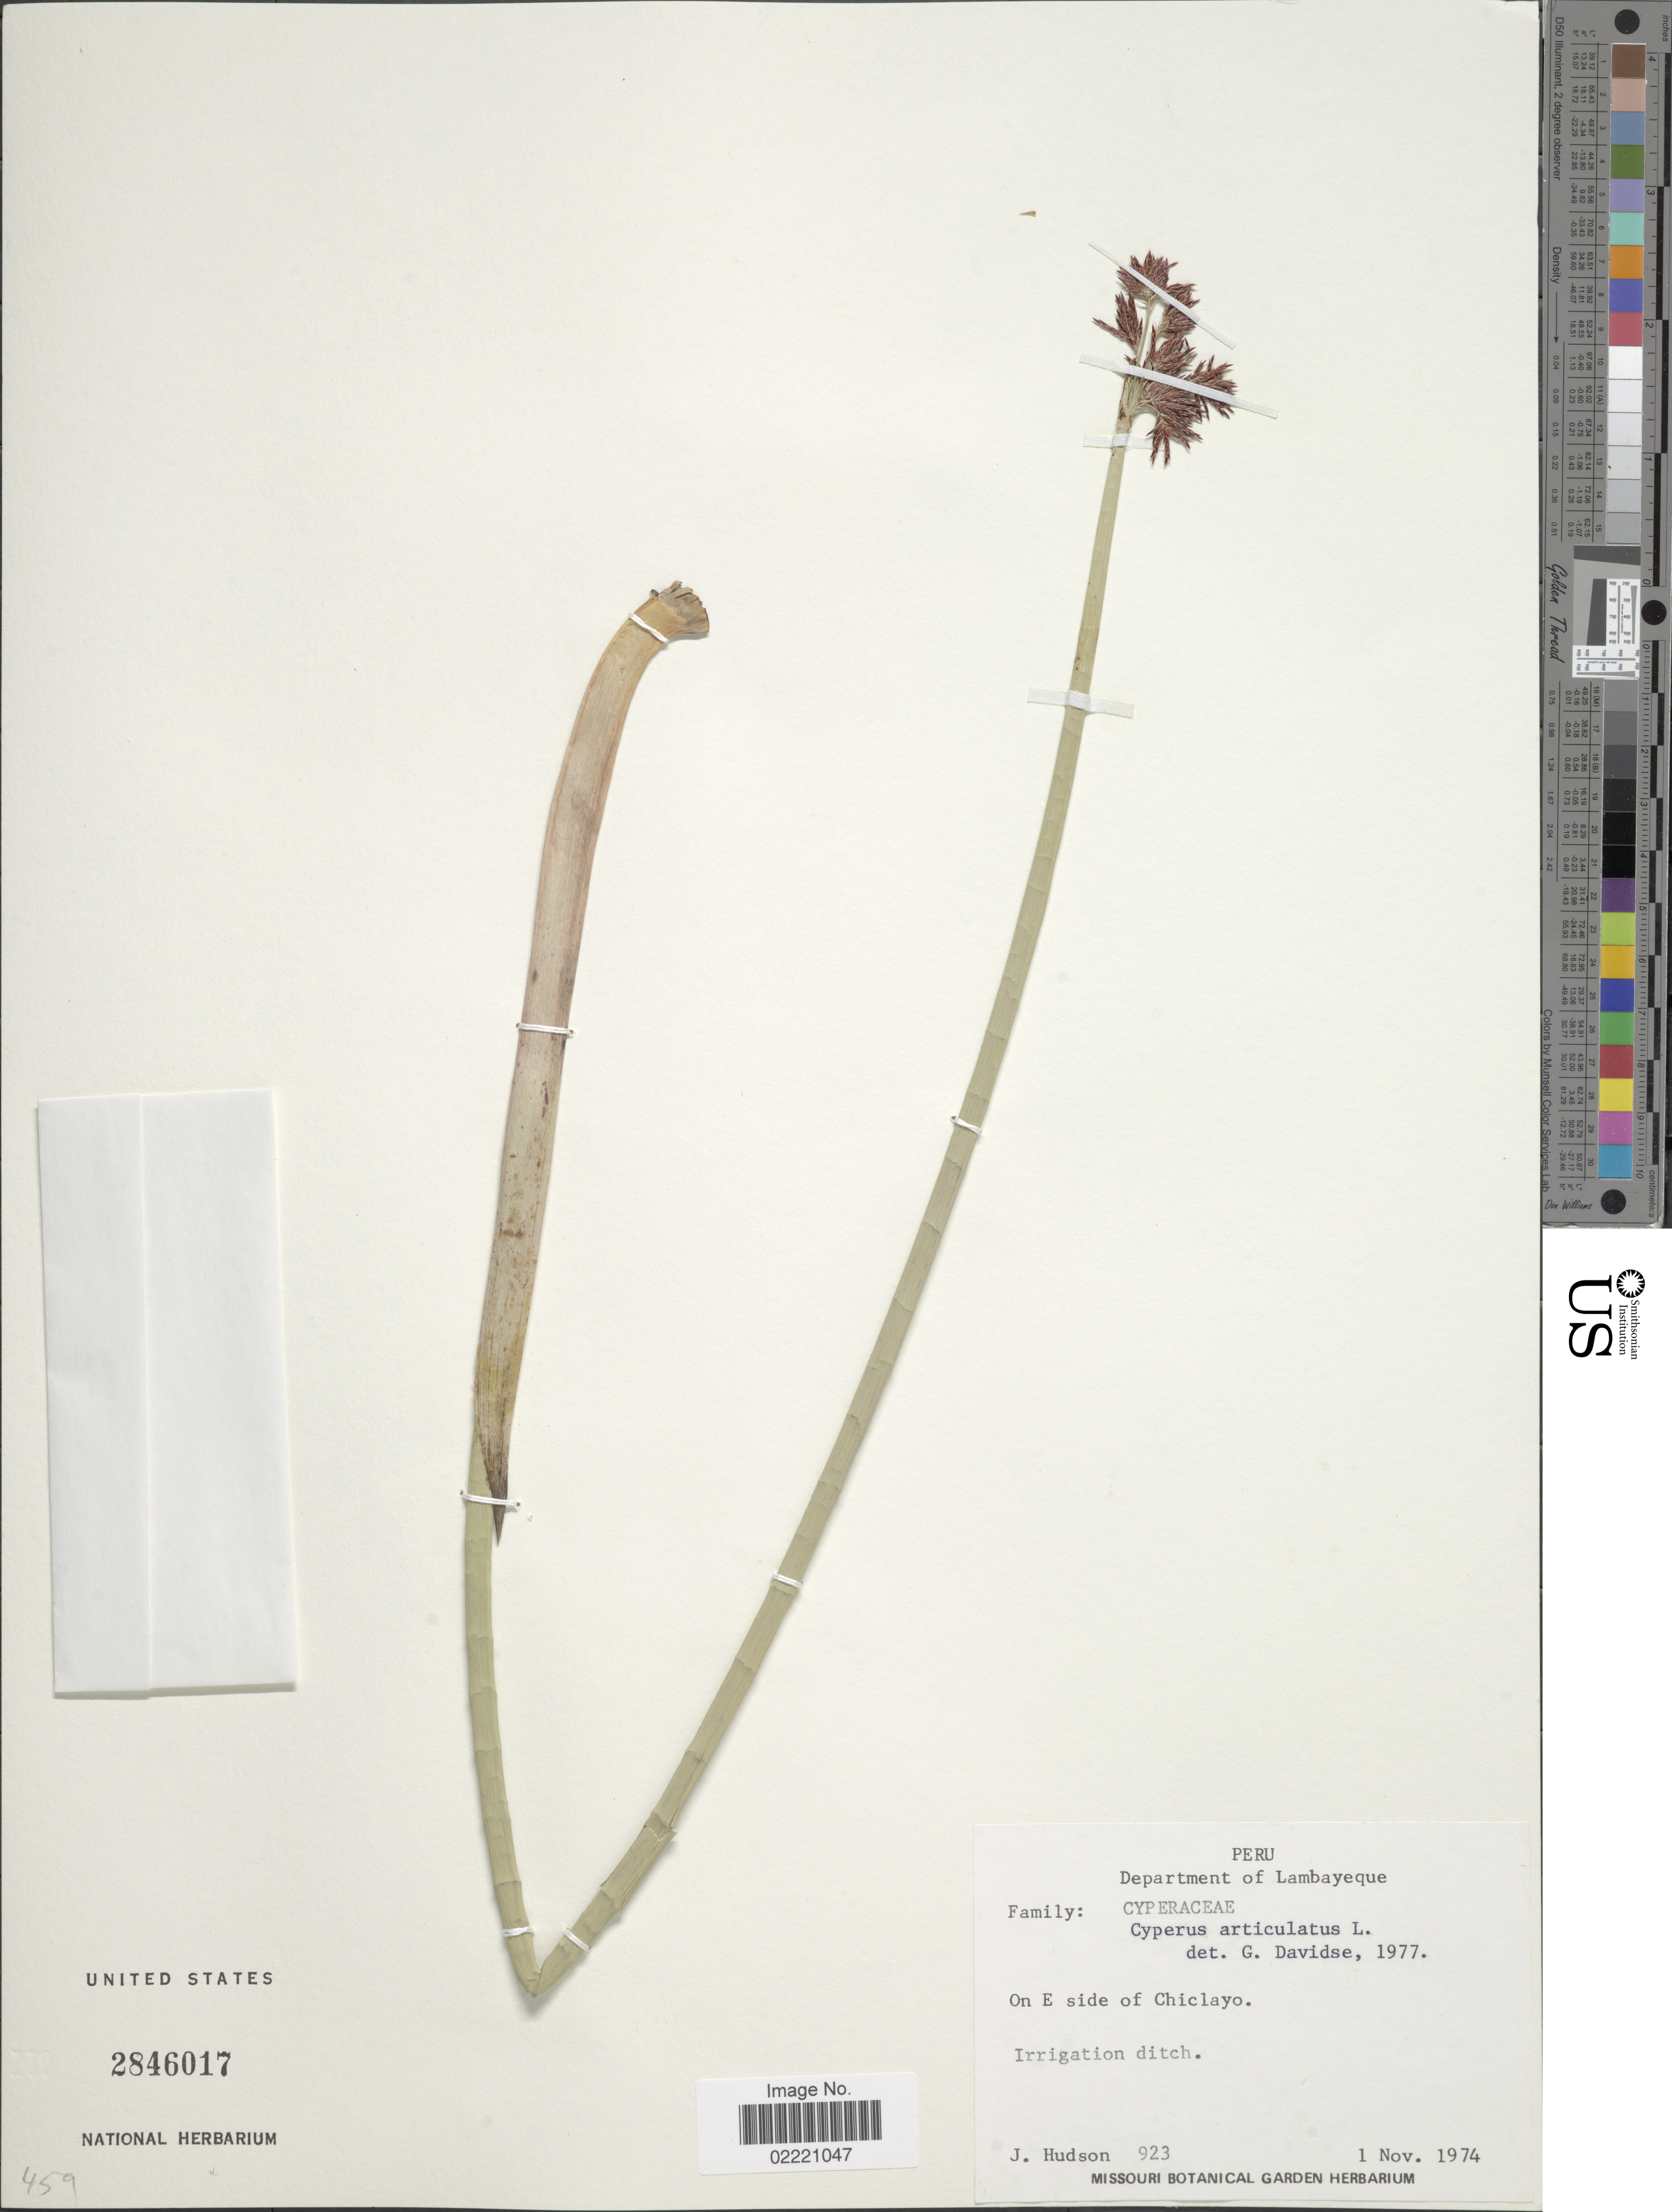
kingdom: Plantae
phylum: Tracheophyta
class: Liliopsida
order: Poales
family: Cyperaceae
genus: Cyperus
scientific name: Cyperus articulatus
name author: L.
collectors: J. Hudson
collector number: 923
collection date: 1974-11-01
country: Peru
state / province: Lambayeque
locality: On E side of Chiclayo, irrigation ditch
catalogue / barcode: US 2846017